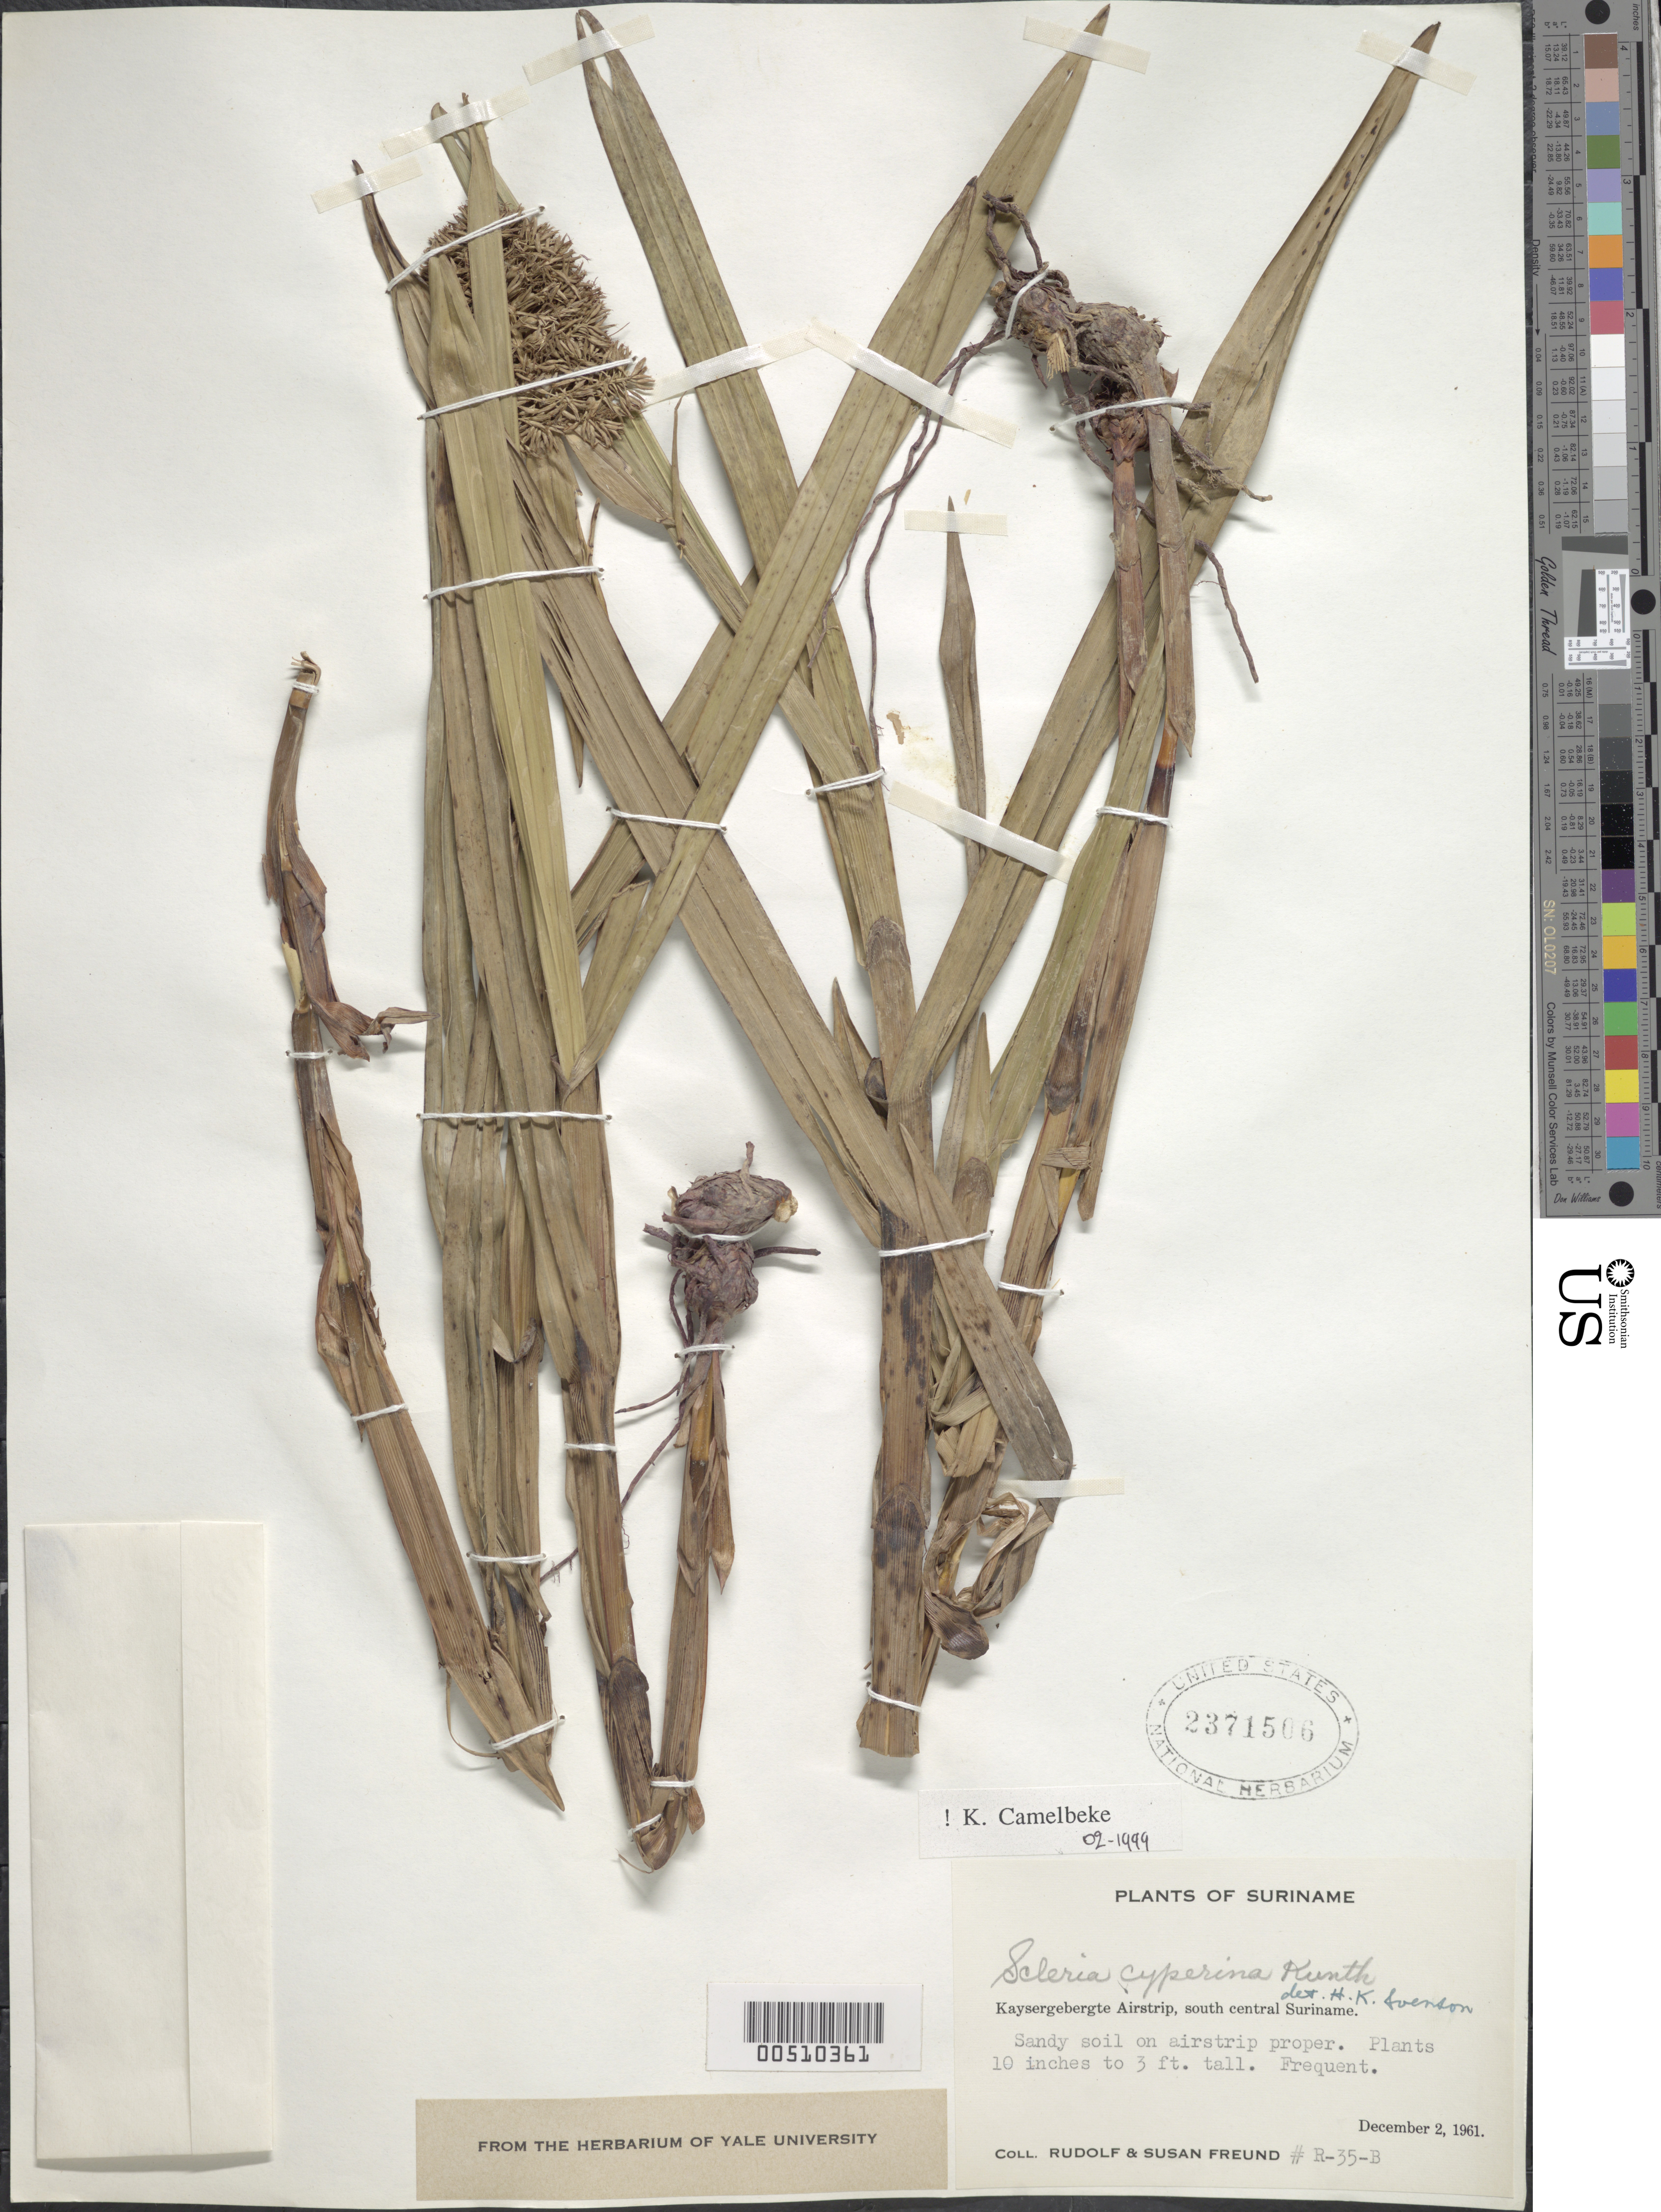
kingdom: Plantae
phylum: Tracheophyta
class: Liliopsida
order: Poales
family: Cyperaceae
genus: Scleria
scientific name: Scleria cyperina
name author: Willd. ex Kunth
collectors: R. Freund & S. Freund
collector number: R-35-B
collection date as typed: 02 Dec 1961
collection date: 1961-12-02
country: Suriname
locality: Kaysergebergte Airstrip, south central Suriname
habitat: Sandy soil on airstrip proper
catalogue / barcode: US 2371506